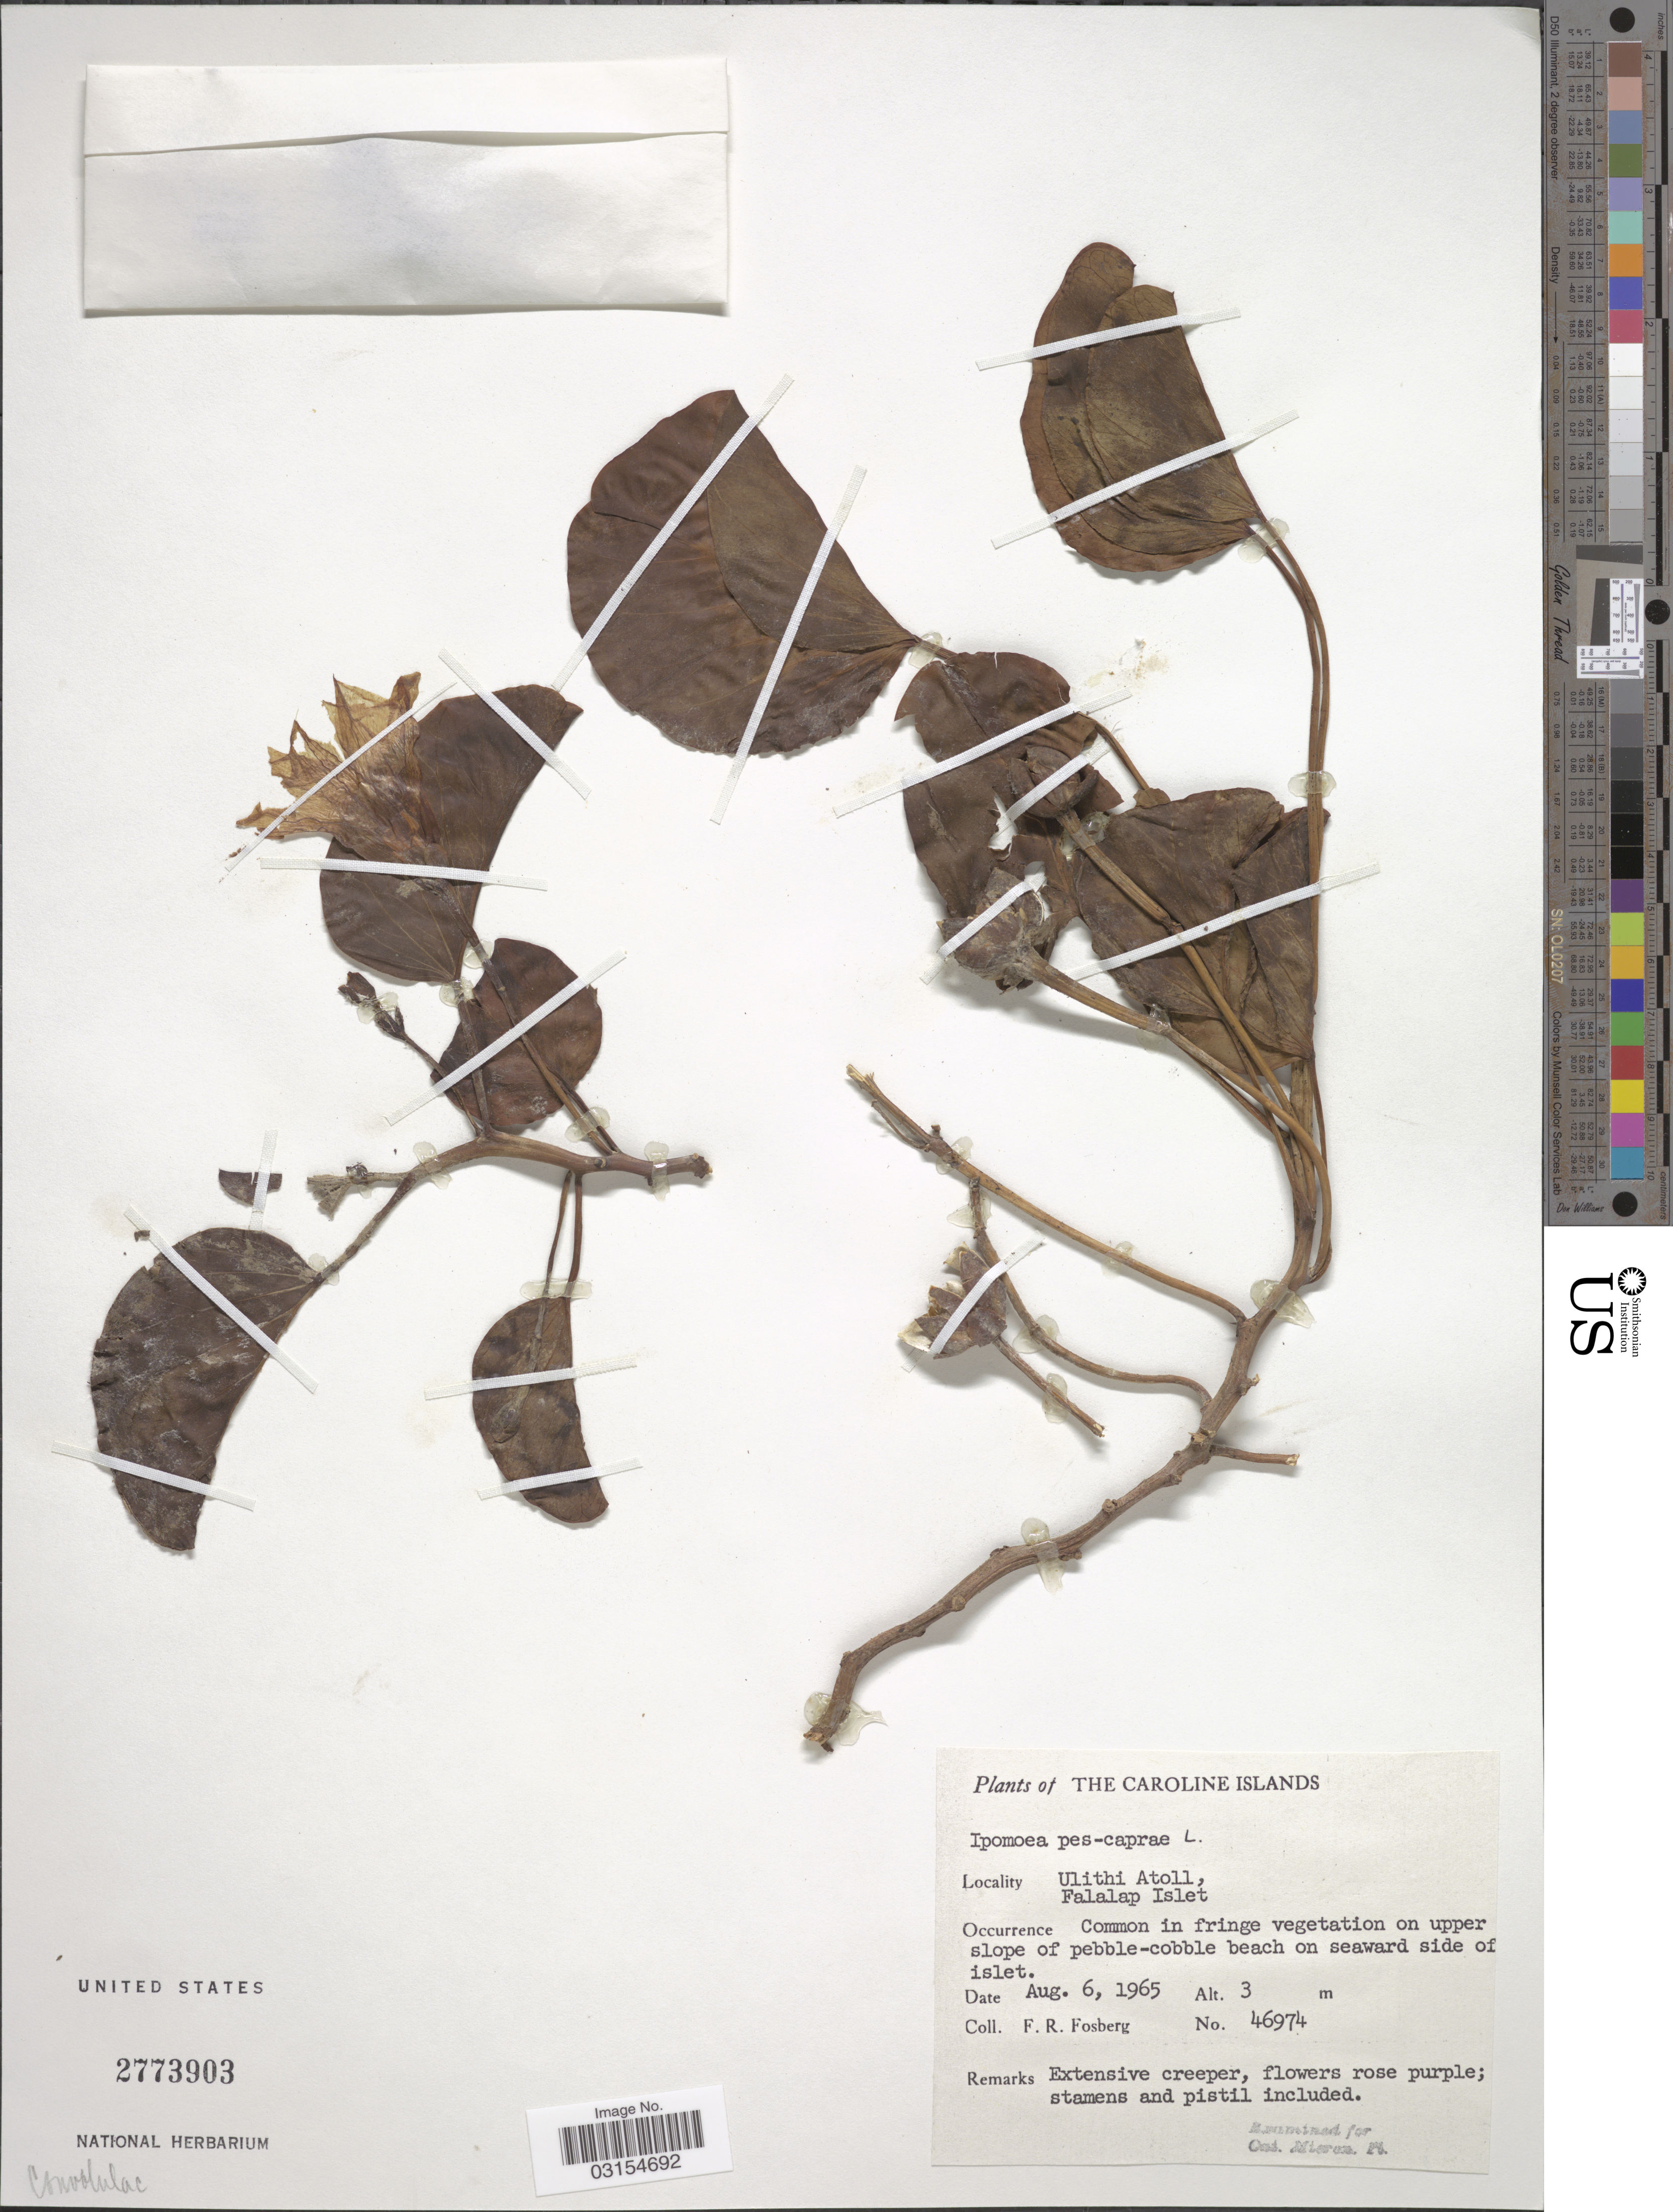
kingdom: Plantae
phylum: Tracheophyta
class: Magnoliopsida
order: Solanales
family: Convolvulaceae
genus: Ipomoea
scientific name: Ipomoea pes-caprae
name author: (L.) R. Br.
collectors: F. R. Fosberg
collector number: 46974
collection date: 1965-08-06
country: Micronesia, Federated States of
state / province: Yap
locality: The Caroline Islands, Ulithi Atoll, Falalap Islet.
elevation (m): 3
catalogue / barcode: US 2773903